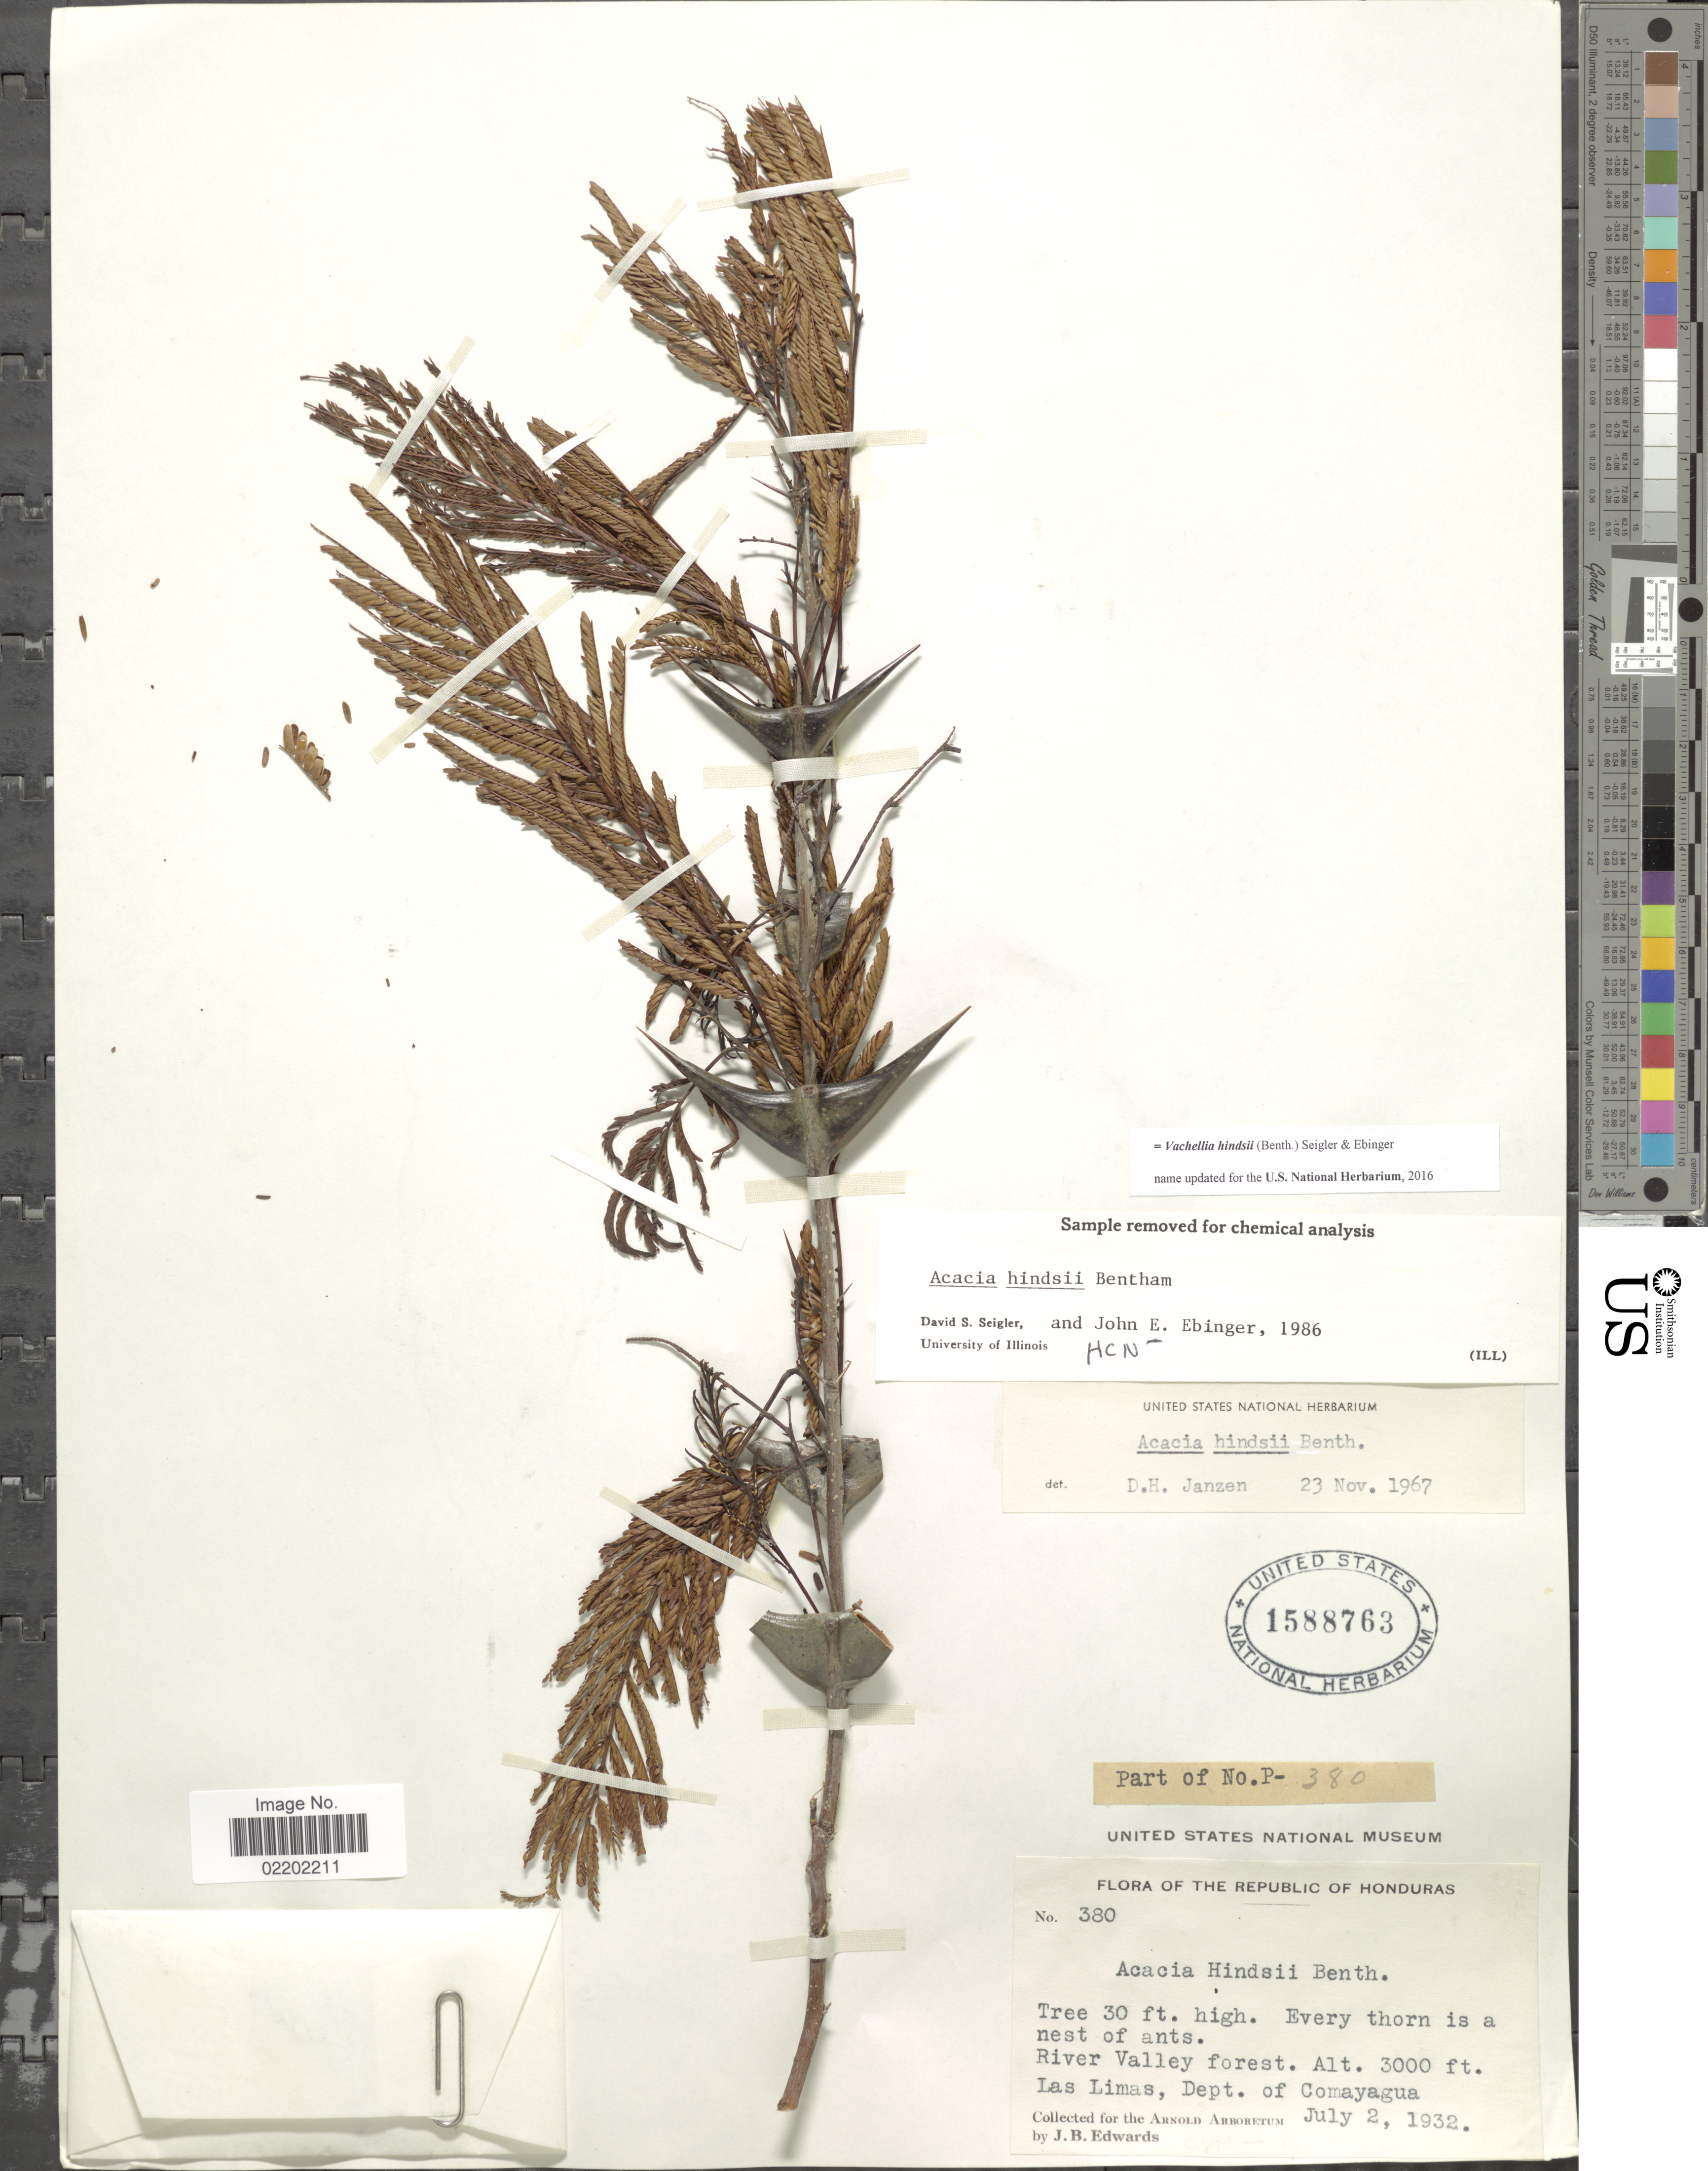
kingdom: Plantae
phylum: Tracheophyta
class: Magnoliopsida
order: Fabales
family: Fabaceae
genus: Vachellia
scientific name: Vachellia hindsii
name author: (Benth.) Seigler & Ebinger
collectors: J. B. Edwards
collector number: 380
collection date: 1932-07-02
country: Honduras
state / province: Comayagua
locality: The Republic of Honduras, River Valley forest. Las Limas, Dept of Comayagua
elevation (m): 914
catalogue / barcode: US 1588763